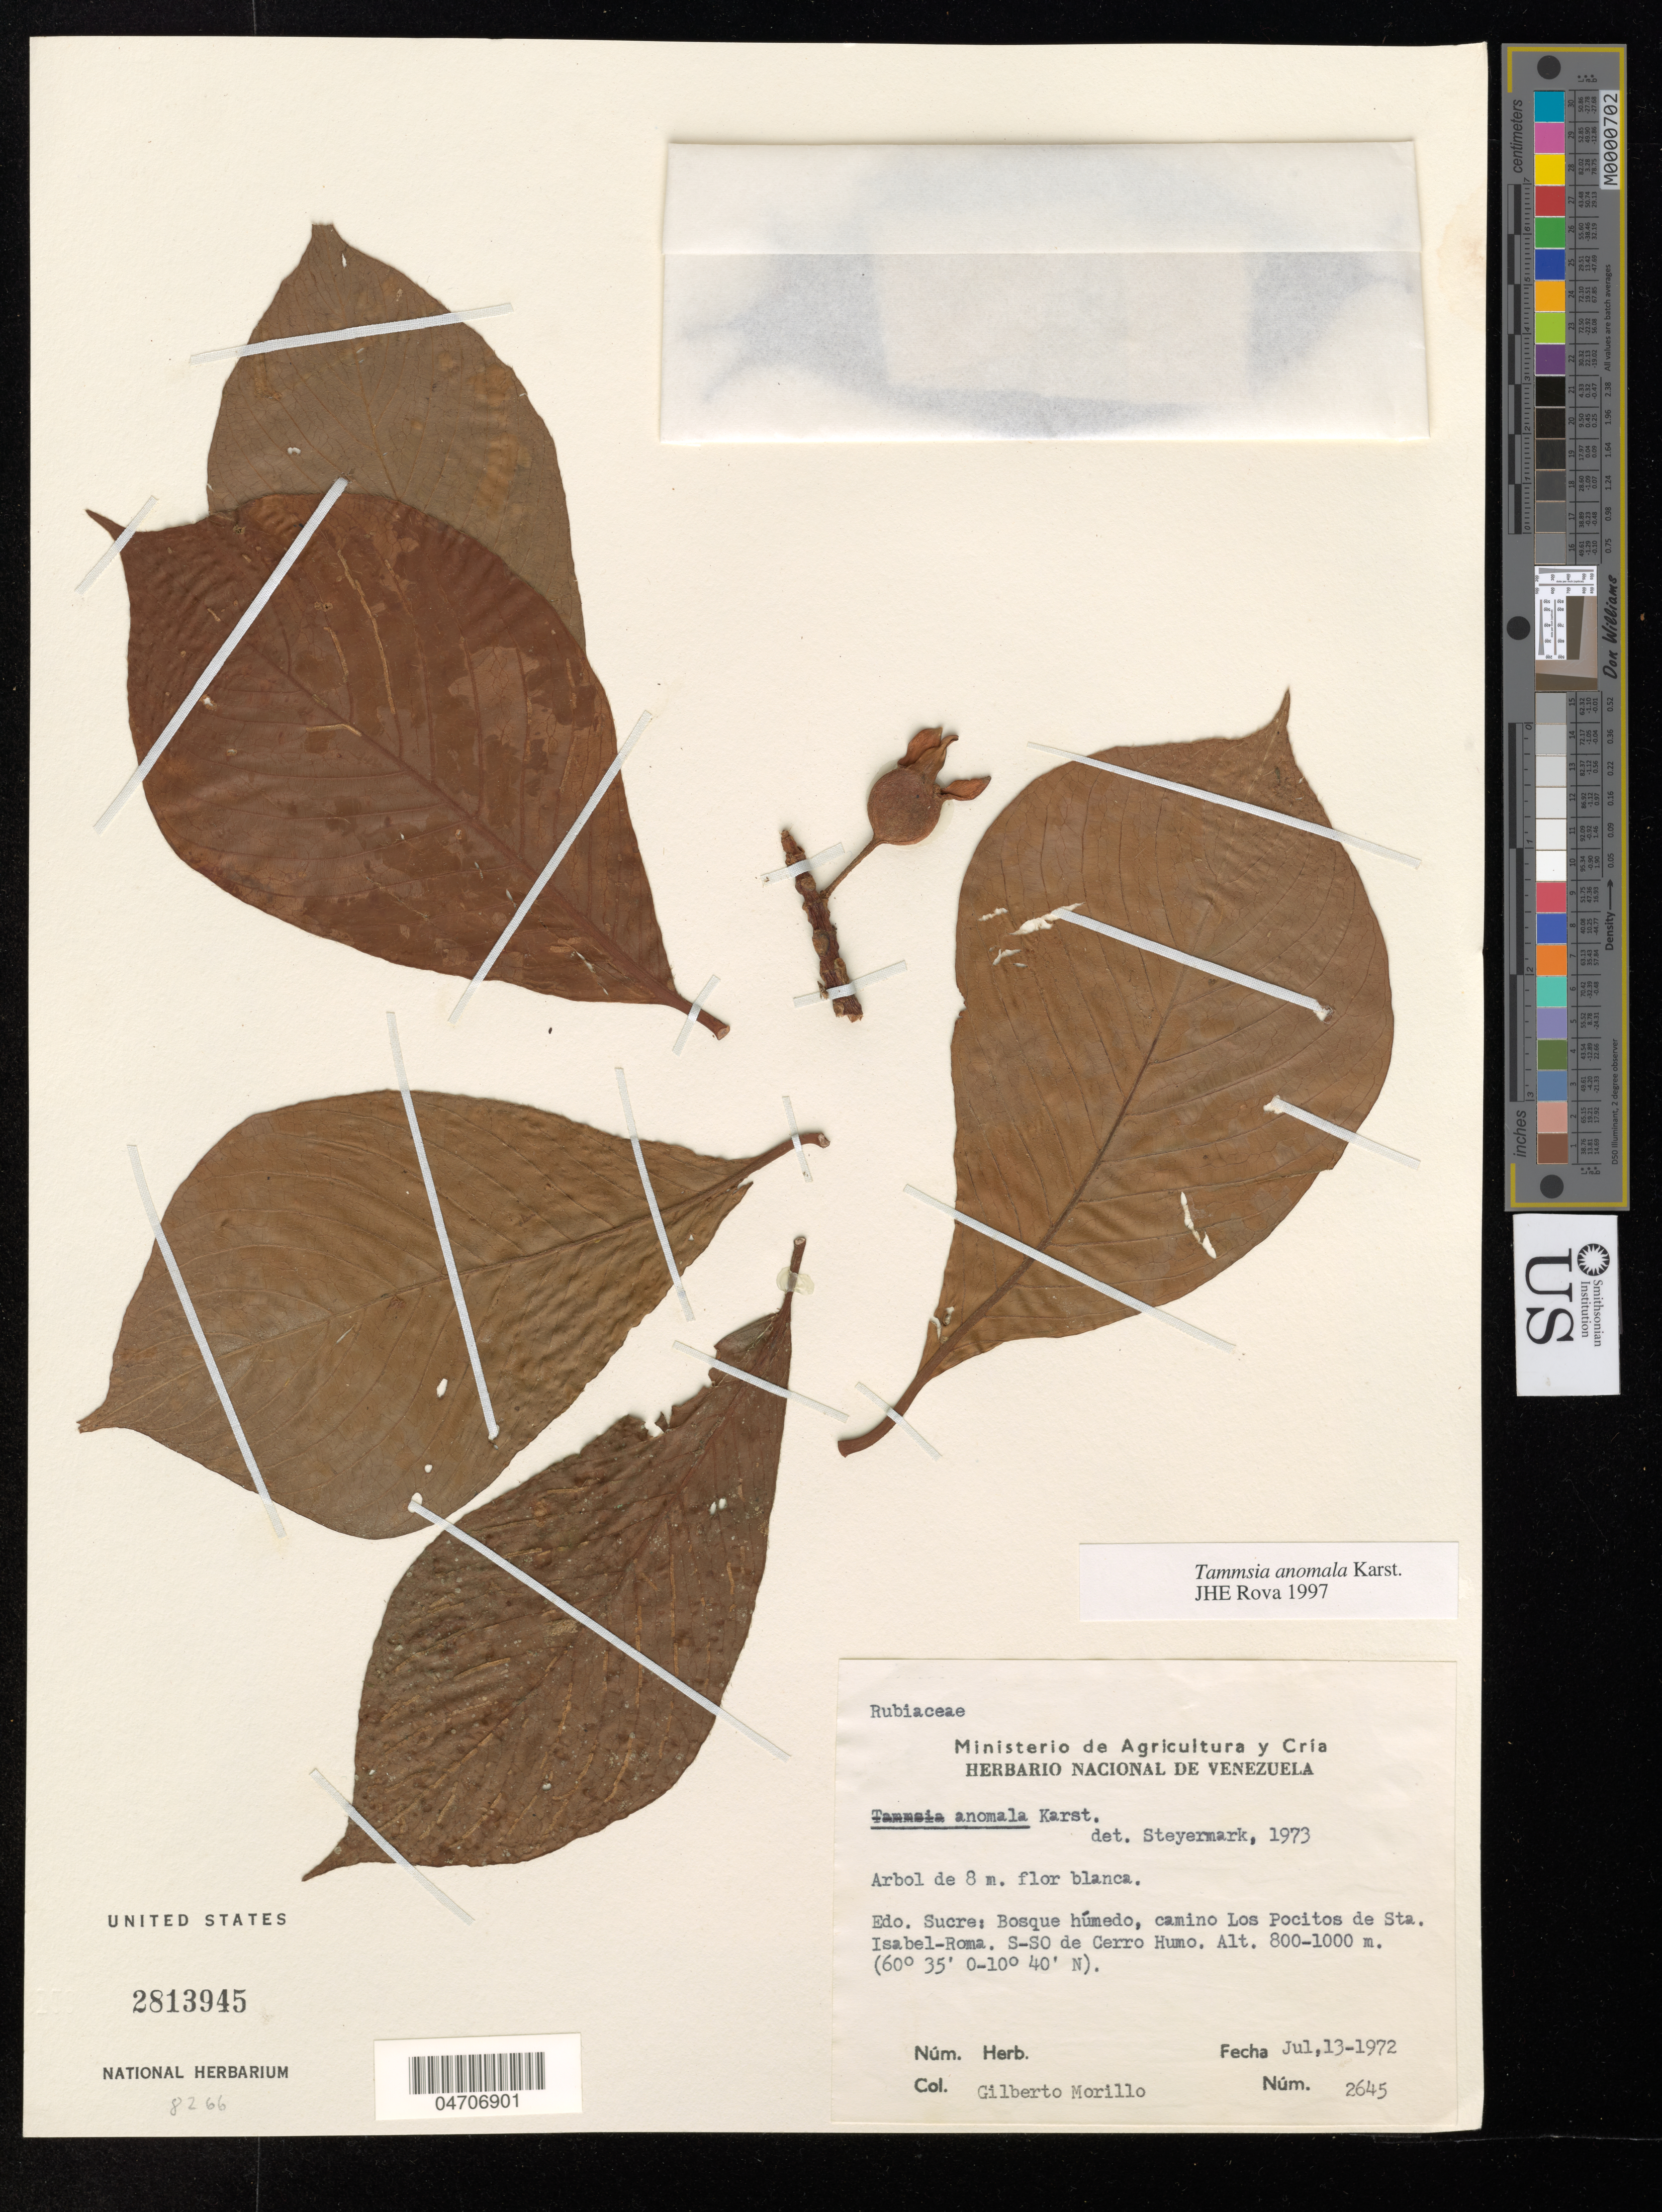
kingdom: Plantae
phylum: Tracheophyta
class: Magnoliopsida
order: Gentianales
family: Rubiaceae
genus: Tammsia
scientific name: Tammsia anomala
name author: (H. Karst.) H. Karst.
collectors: G. N. Morillo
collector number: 2645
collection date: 1972-07-13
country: Venezuela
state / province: Sucre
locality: Bosque húmedo, camino Los Pocitos de Sta. Isabel-Roma. S-SO de Cerro Humo.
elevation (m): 800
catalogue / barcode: US 2813945